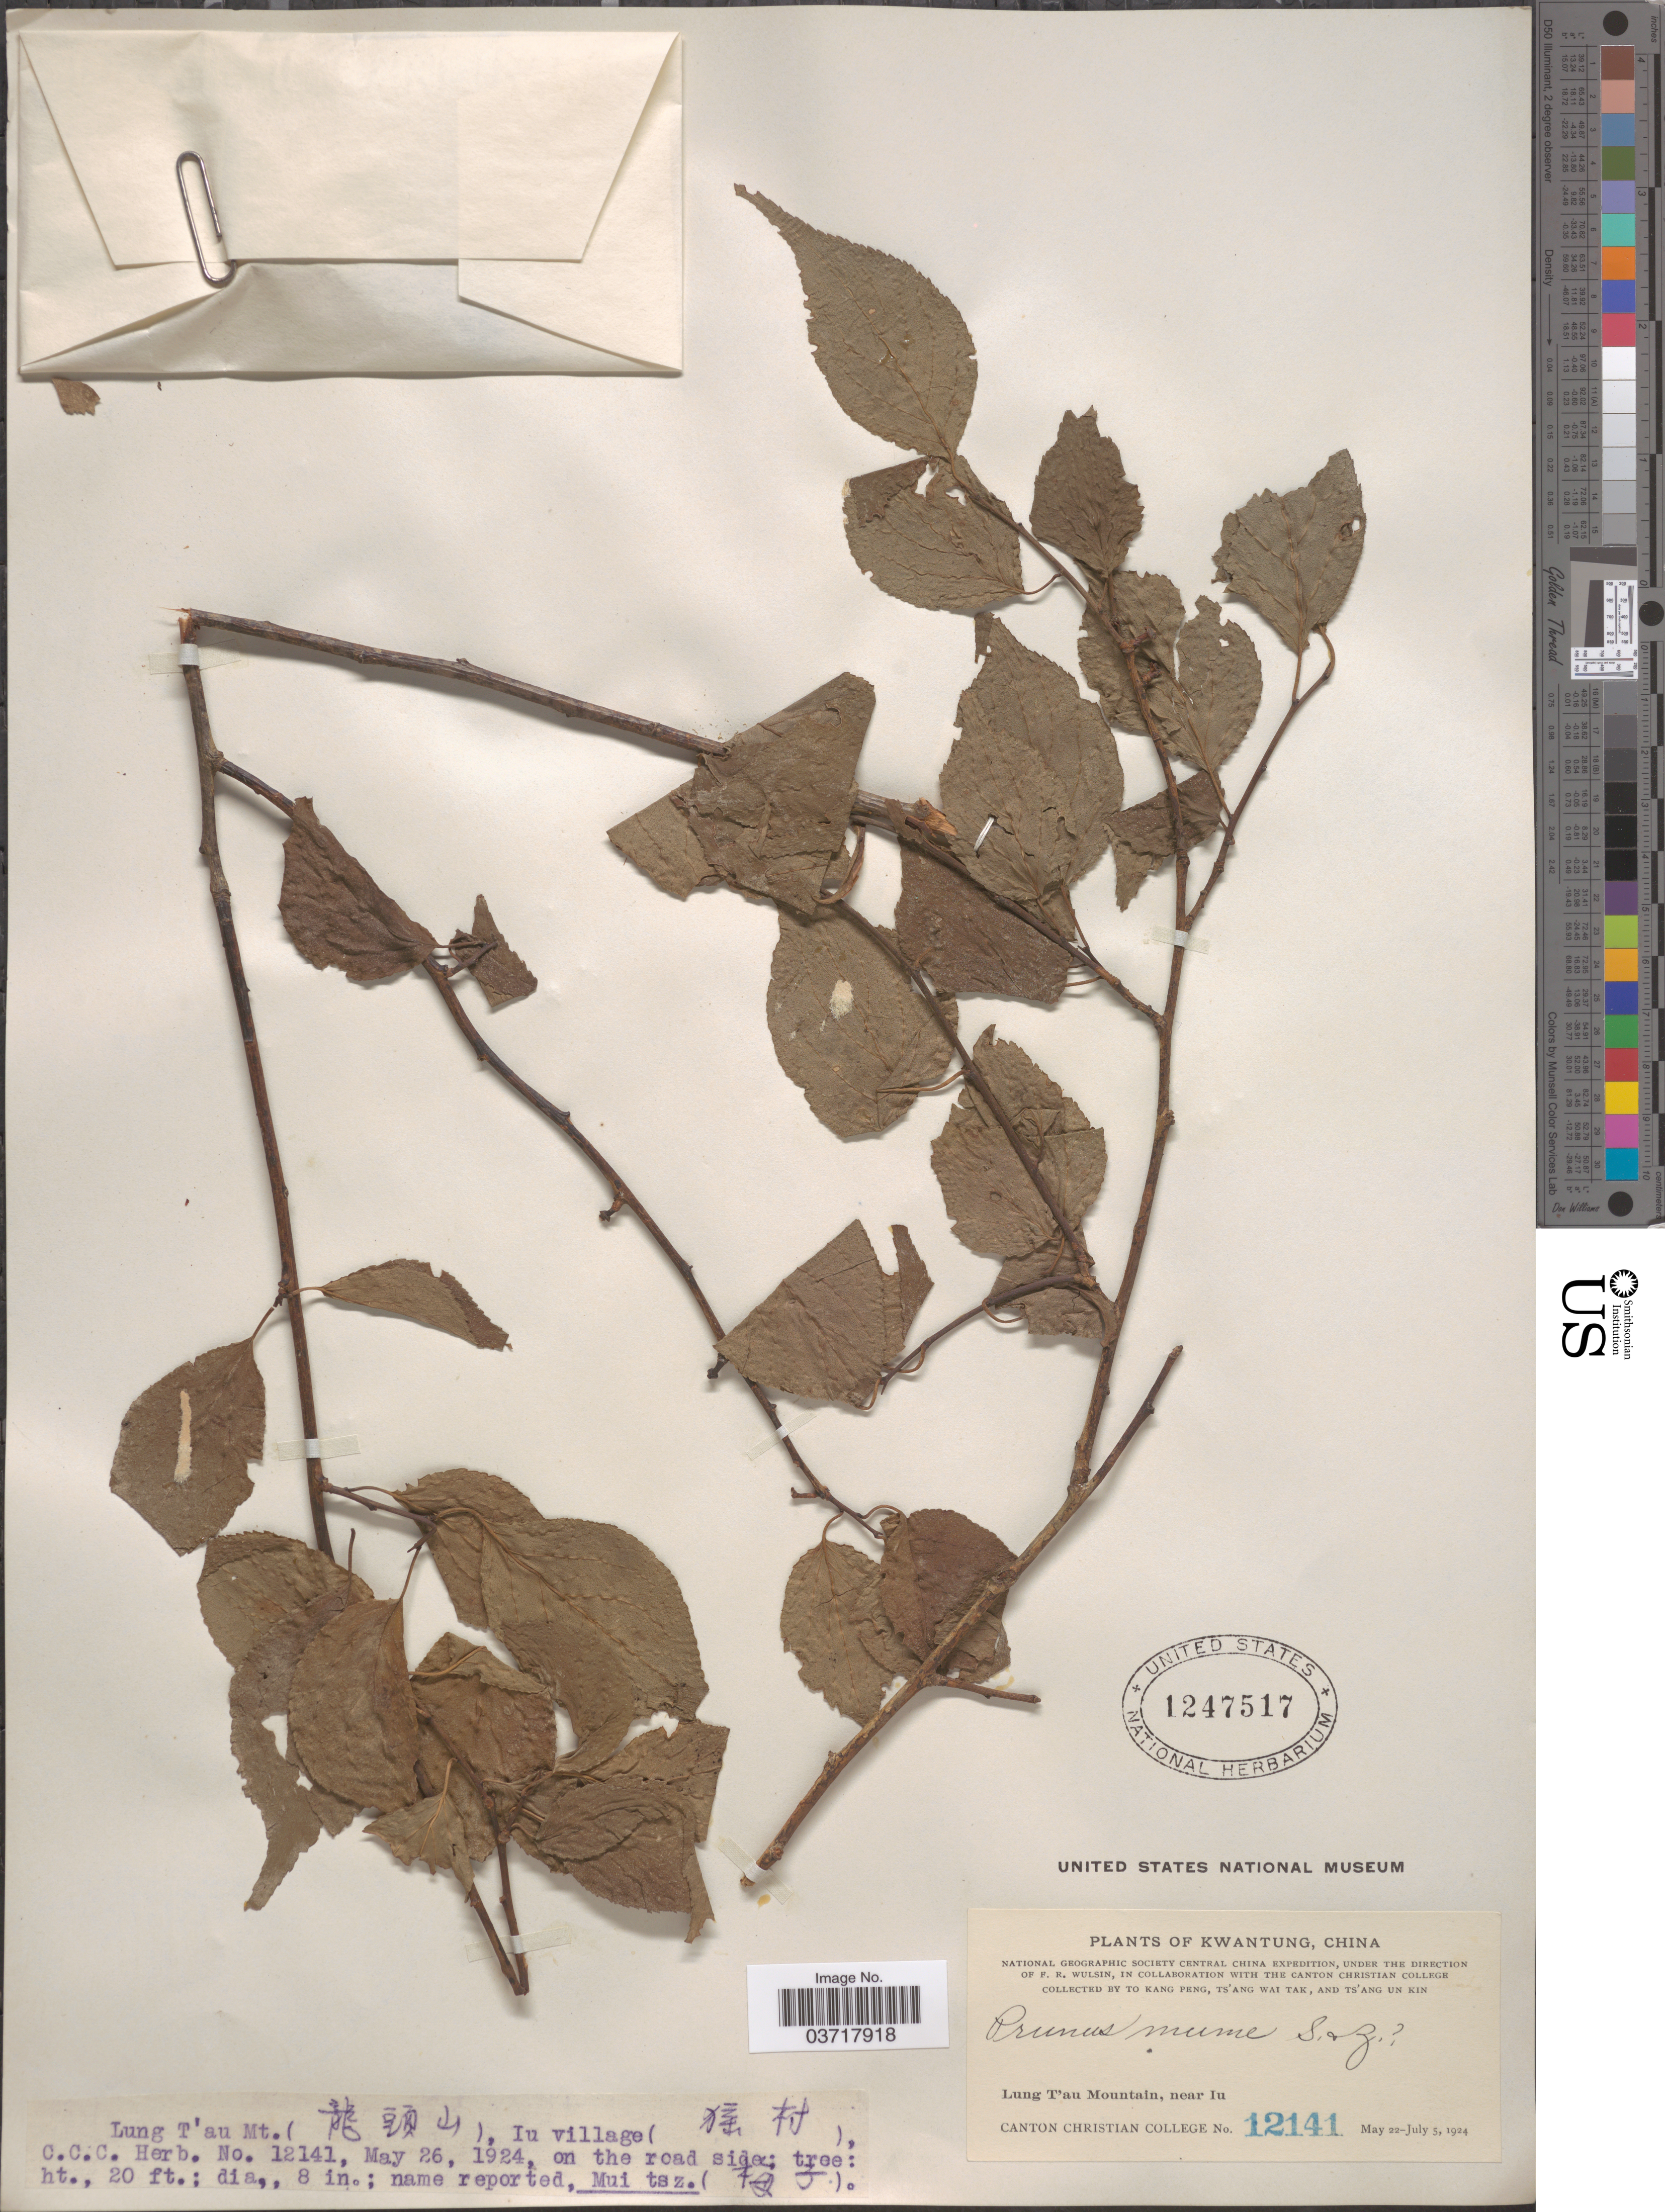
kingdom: Plantae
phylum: Tracheophyta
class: Magnoliopsida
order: Rosales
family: Rosaceae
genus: Prunus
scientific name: Prunus mume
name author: (Siebold) Siebold & Zucc.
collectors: T. K. Peng, W. T. Tsang & Ts' Ang Un Kin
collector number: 12141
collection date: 1924-05-26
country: China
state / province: Guangdong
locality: Kwantung. Lung T'au Mountain (X), Near Iu village (X).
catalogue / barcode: US 1247517